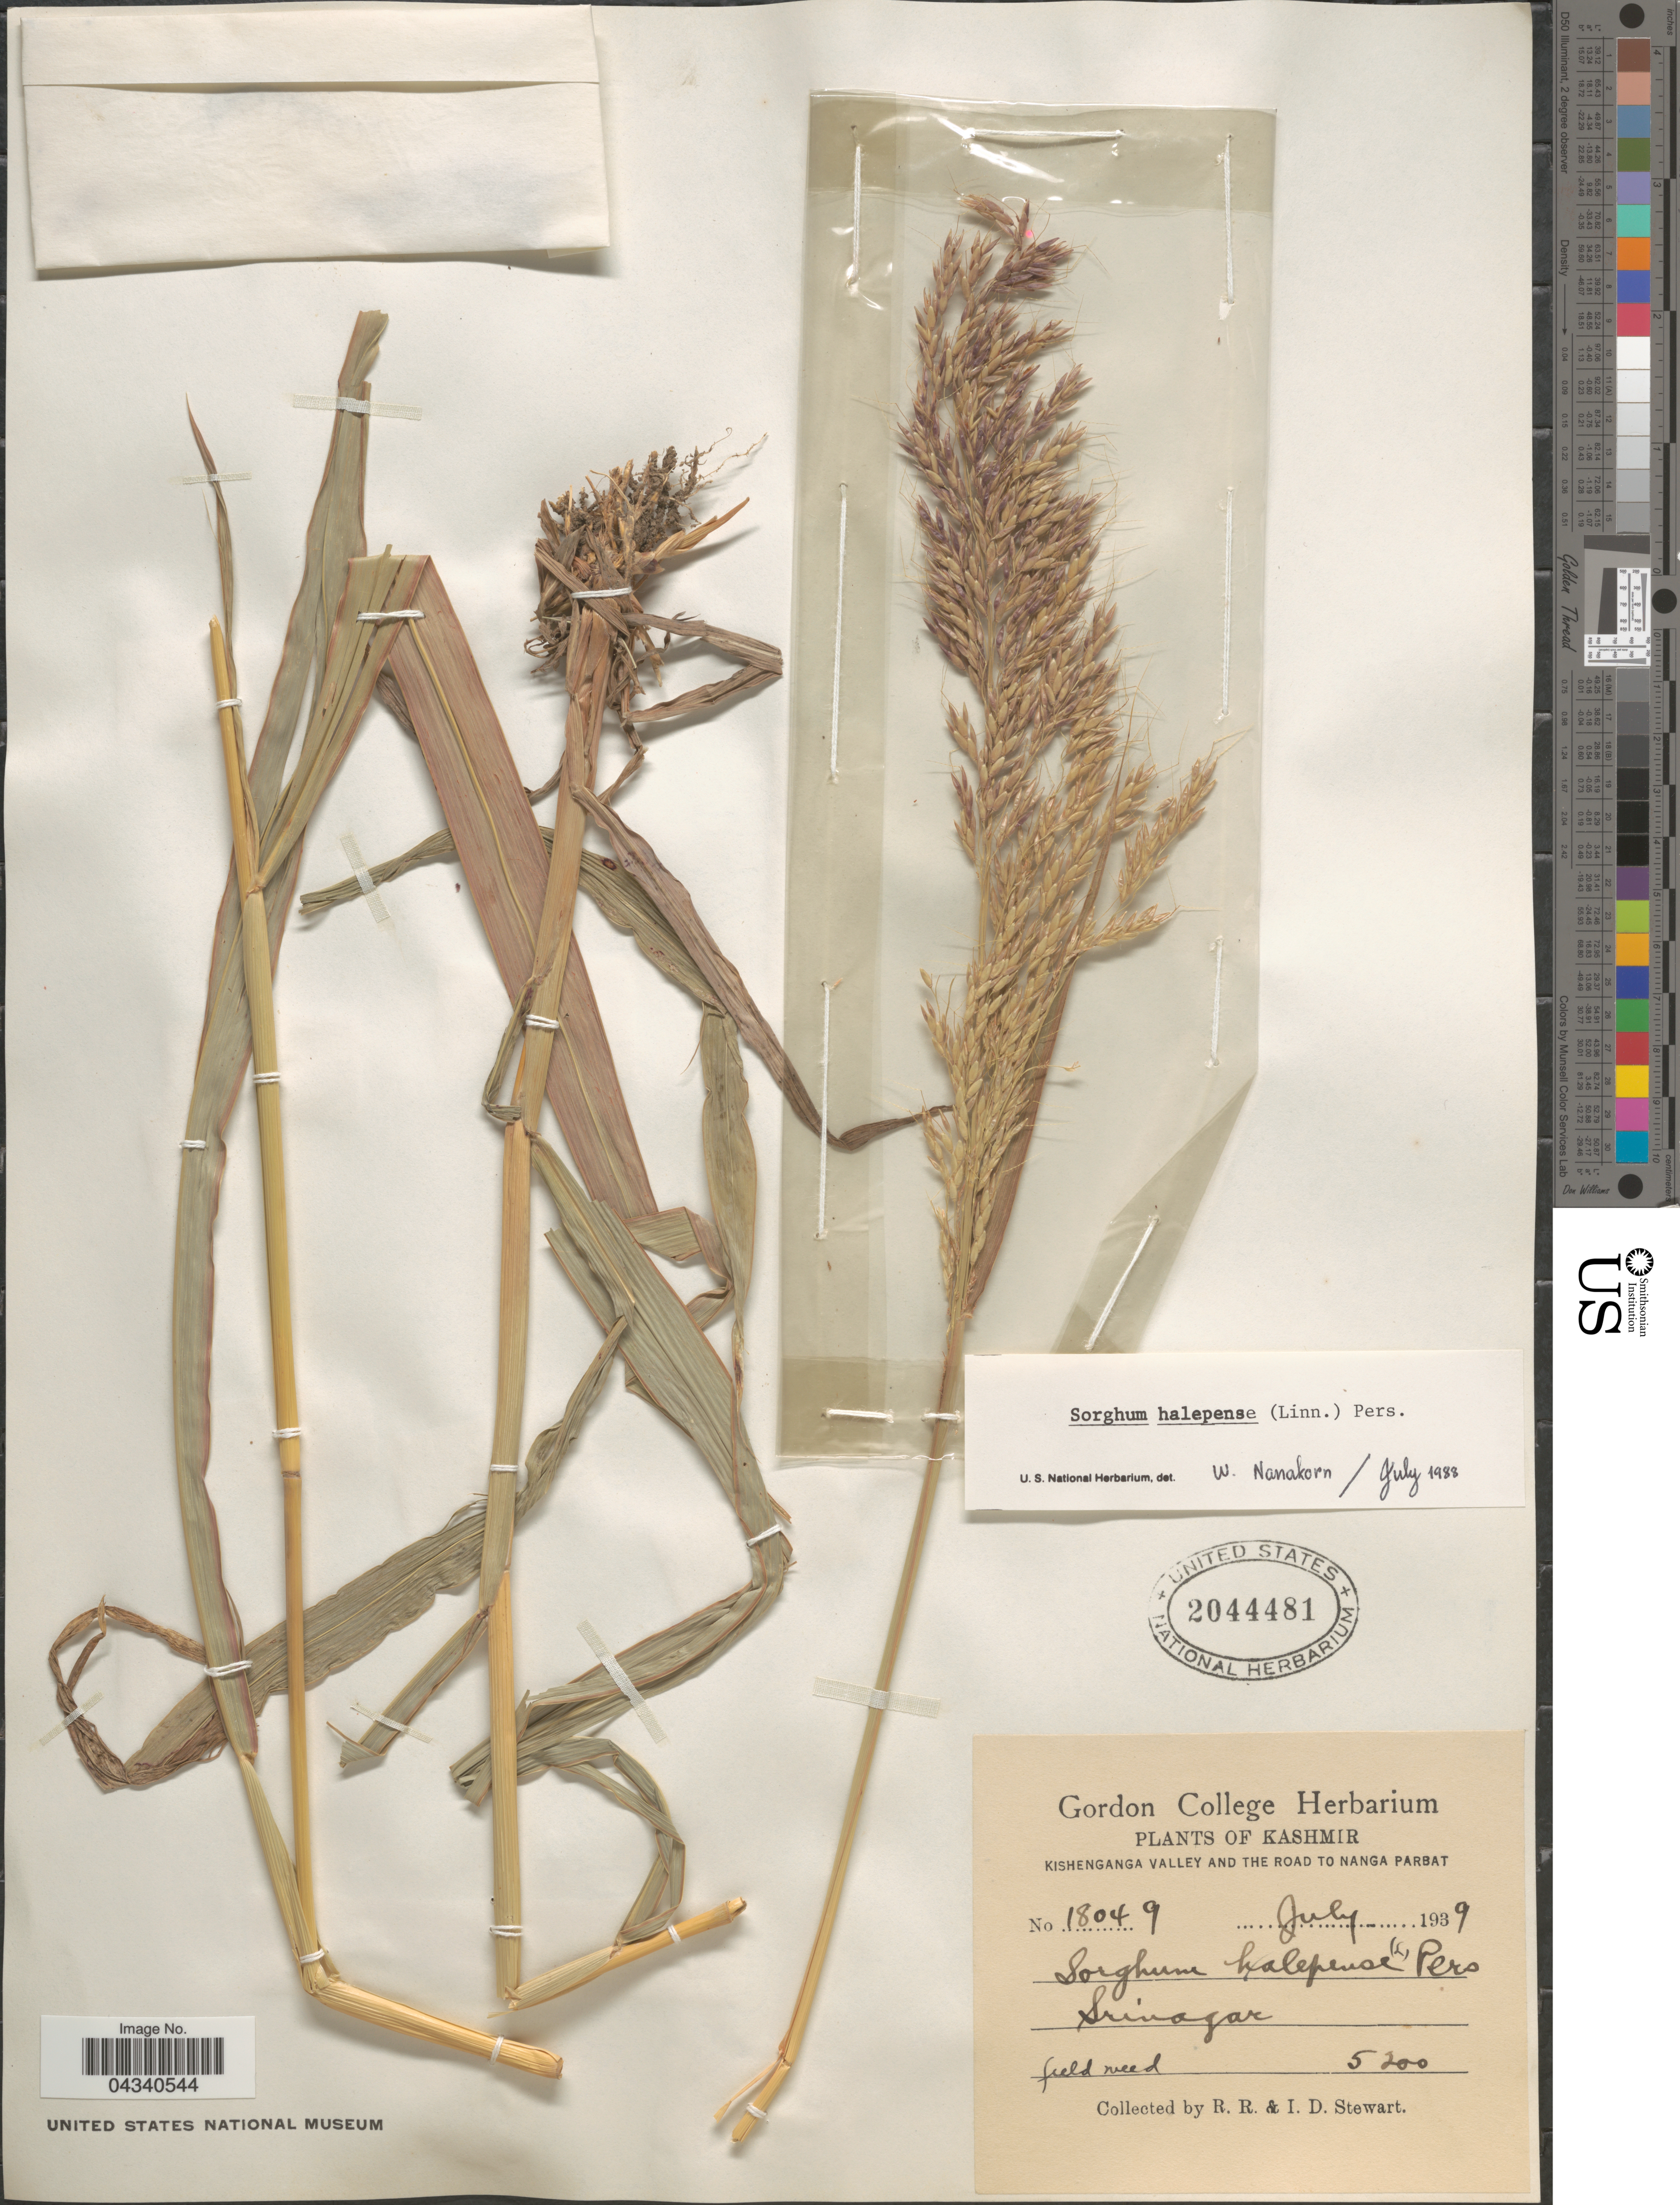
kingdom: Plantae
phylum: Tracheophyta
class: Liliopsida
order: Poales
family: Poaceae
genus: Sorghum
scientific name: Sorghum halepense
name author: (L.) Pers.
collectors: R. Stewart & I. Stewart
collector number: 18049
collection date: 1939-07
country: India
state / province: Jammu and Kashmir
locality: Kashmir. Kishenganga Valley and the road to Nanga Parbat. Srinagar.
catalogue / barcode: US 2044481